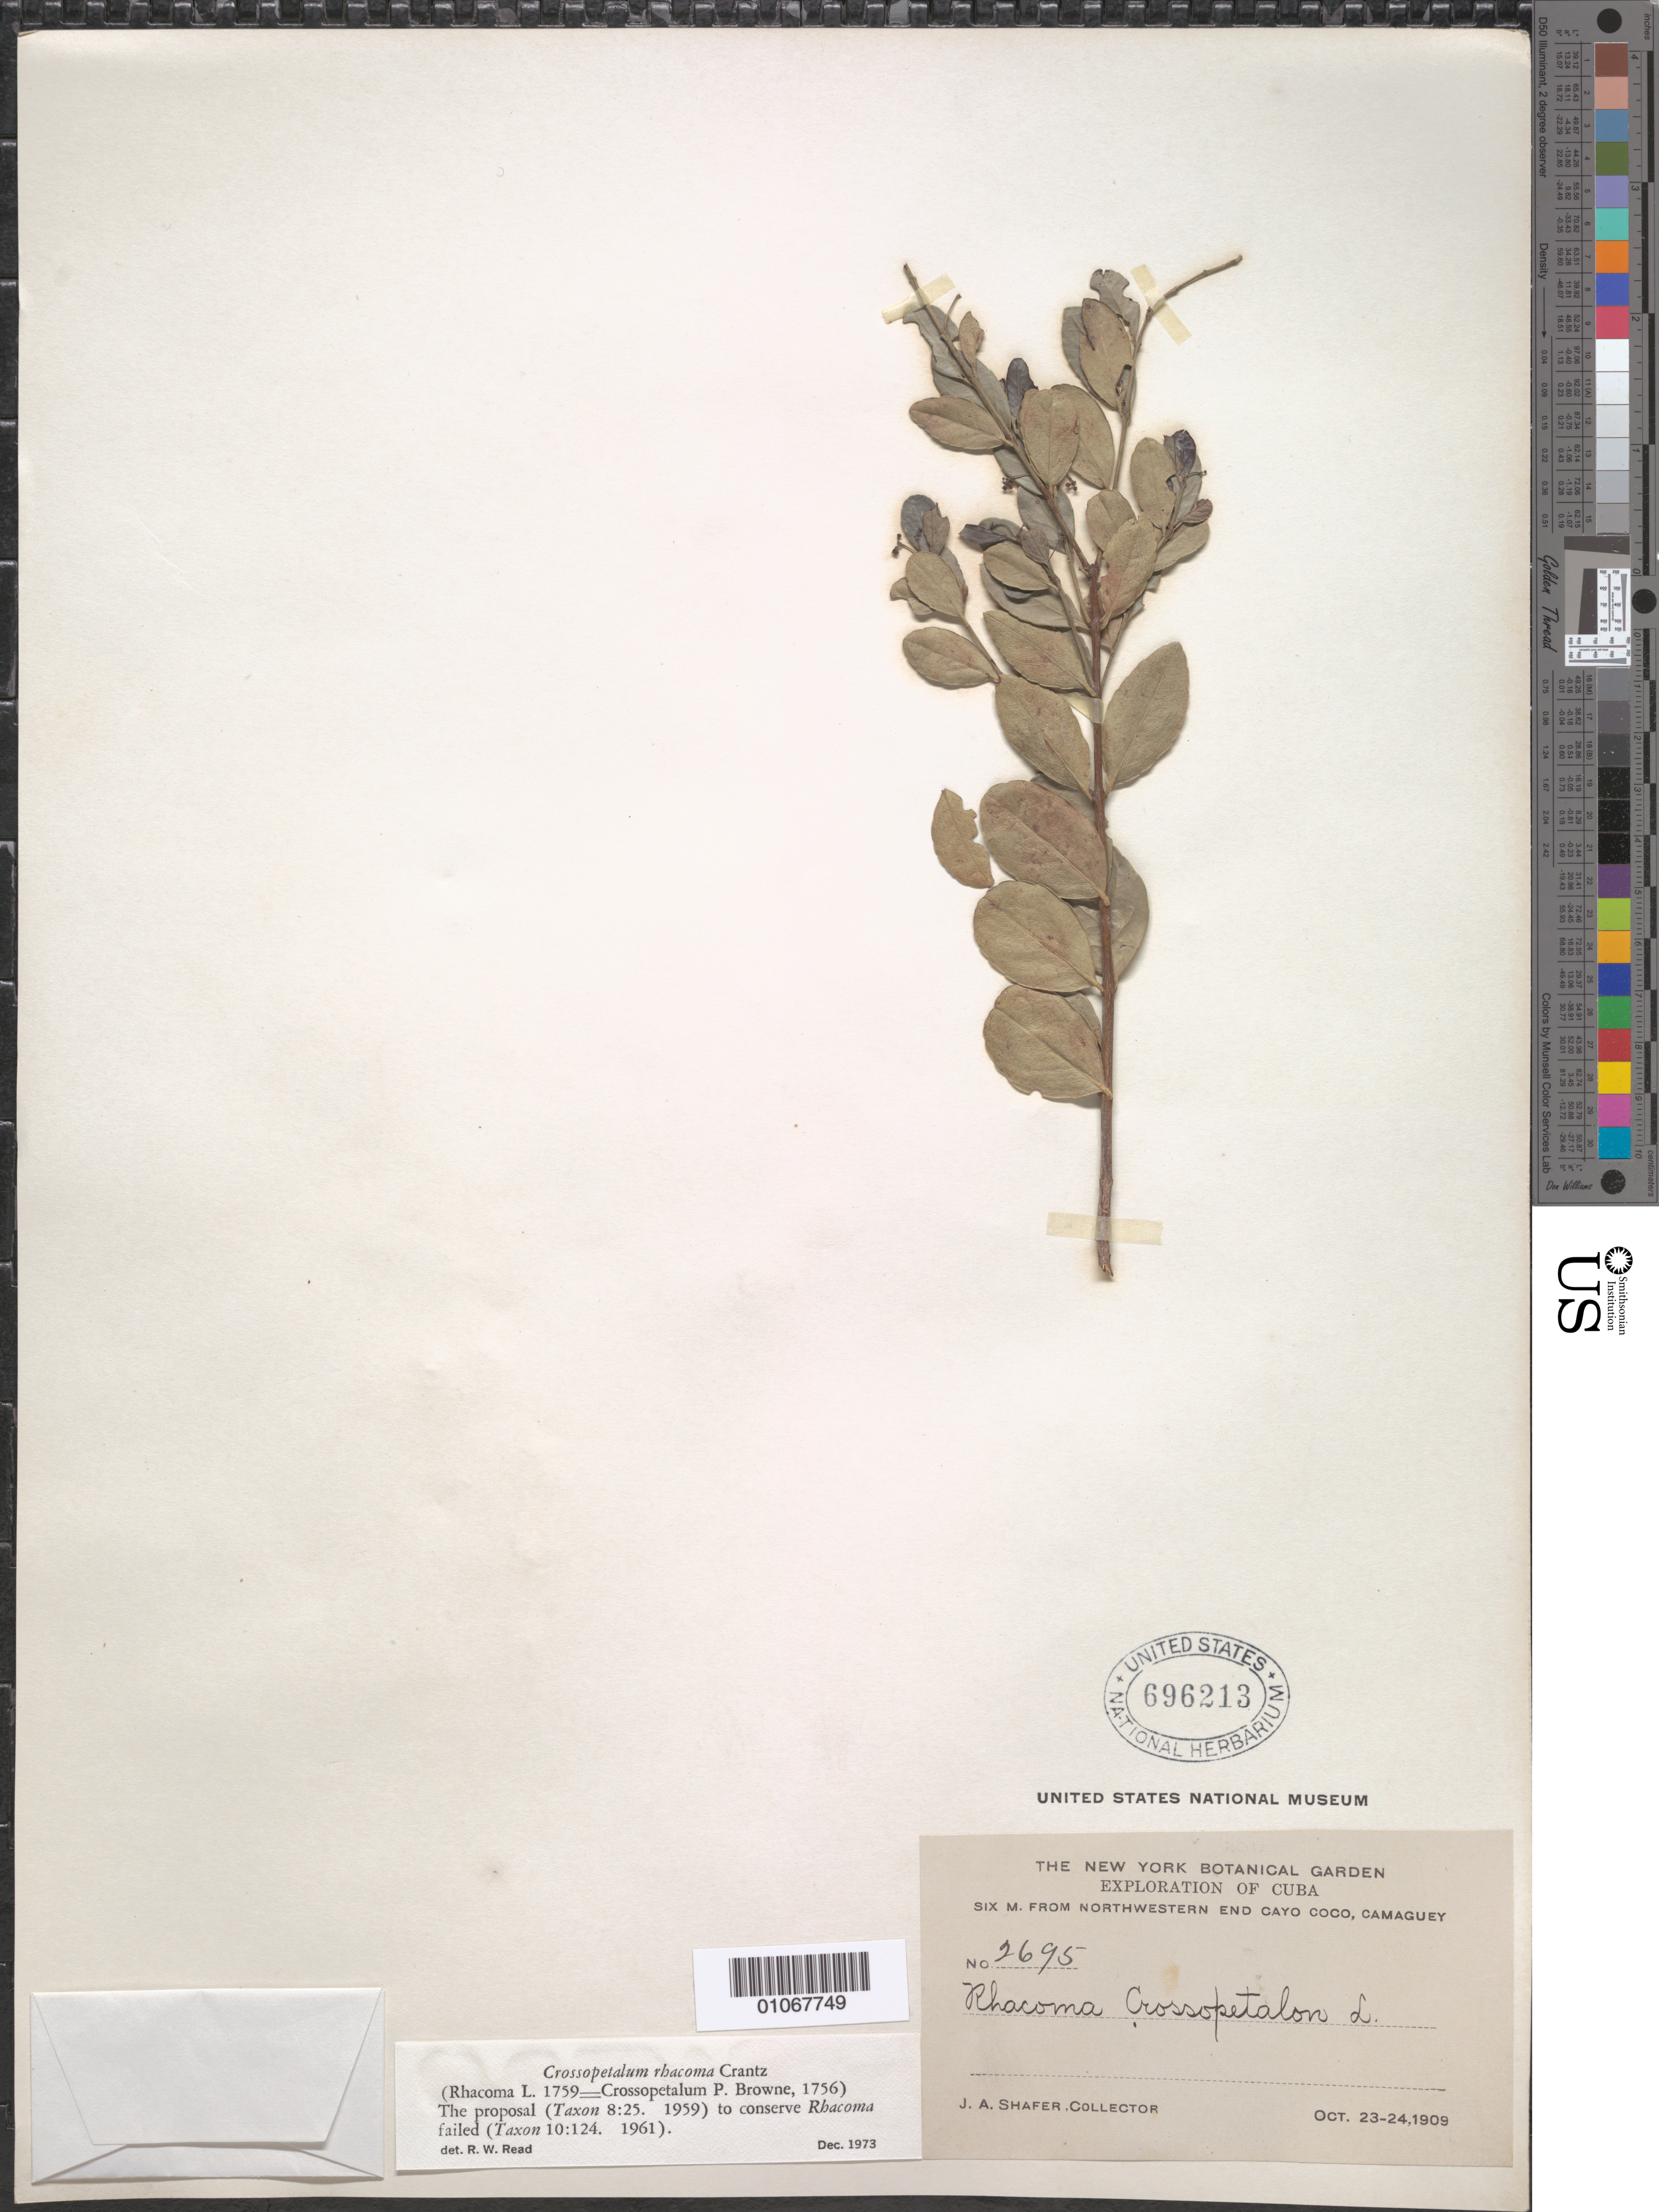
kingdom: Plantae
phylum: Tracheophyta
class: Magnoliopsida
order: Celastrales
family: Celastraceae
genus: Crossopetalum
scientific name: Crossopetalum rhacoma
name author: Crantz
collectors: J. A. Shafer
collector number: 2695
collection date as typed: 23 Oct 1909 to 24 Oct 1909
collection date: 1909-10-23/1909-10-24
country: Cuba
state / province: Camagüey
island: Cuba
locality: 6M from Northwestern end Cayo Coco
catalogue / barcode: US 696213